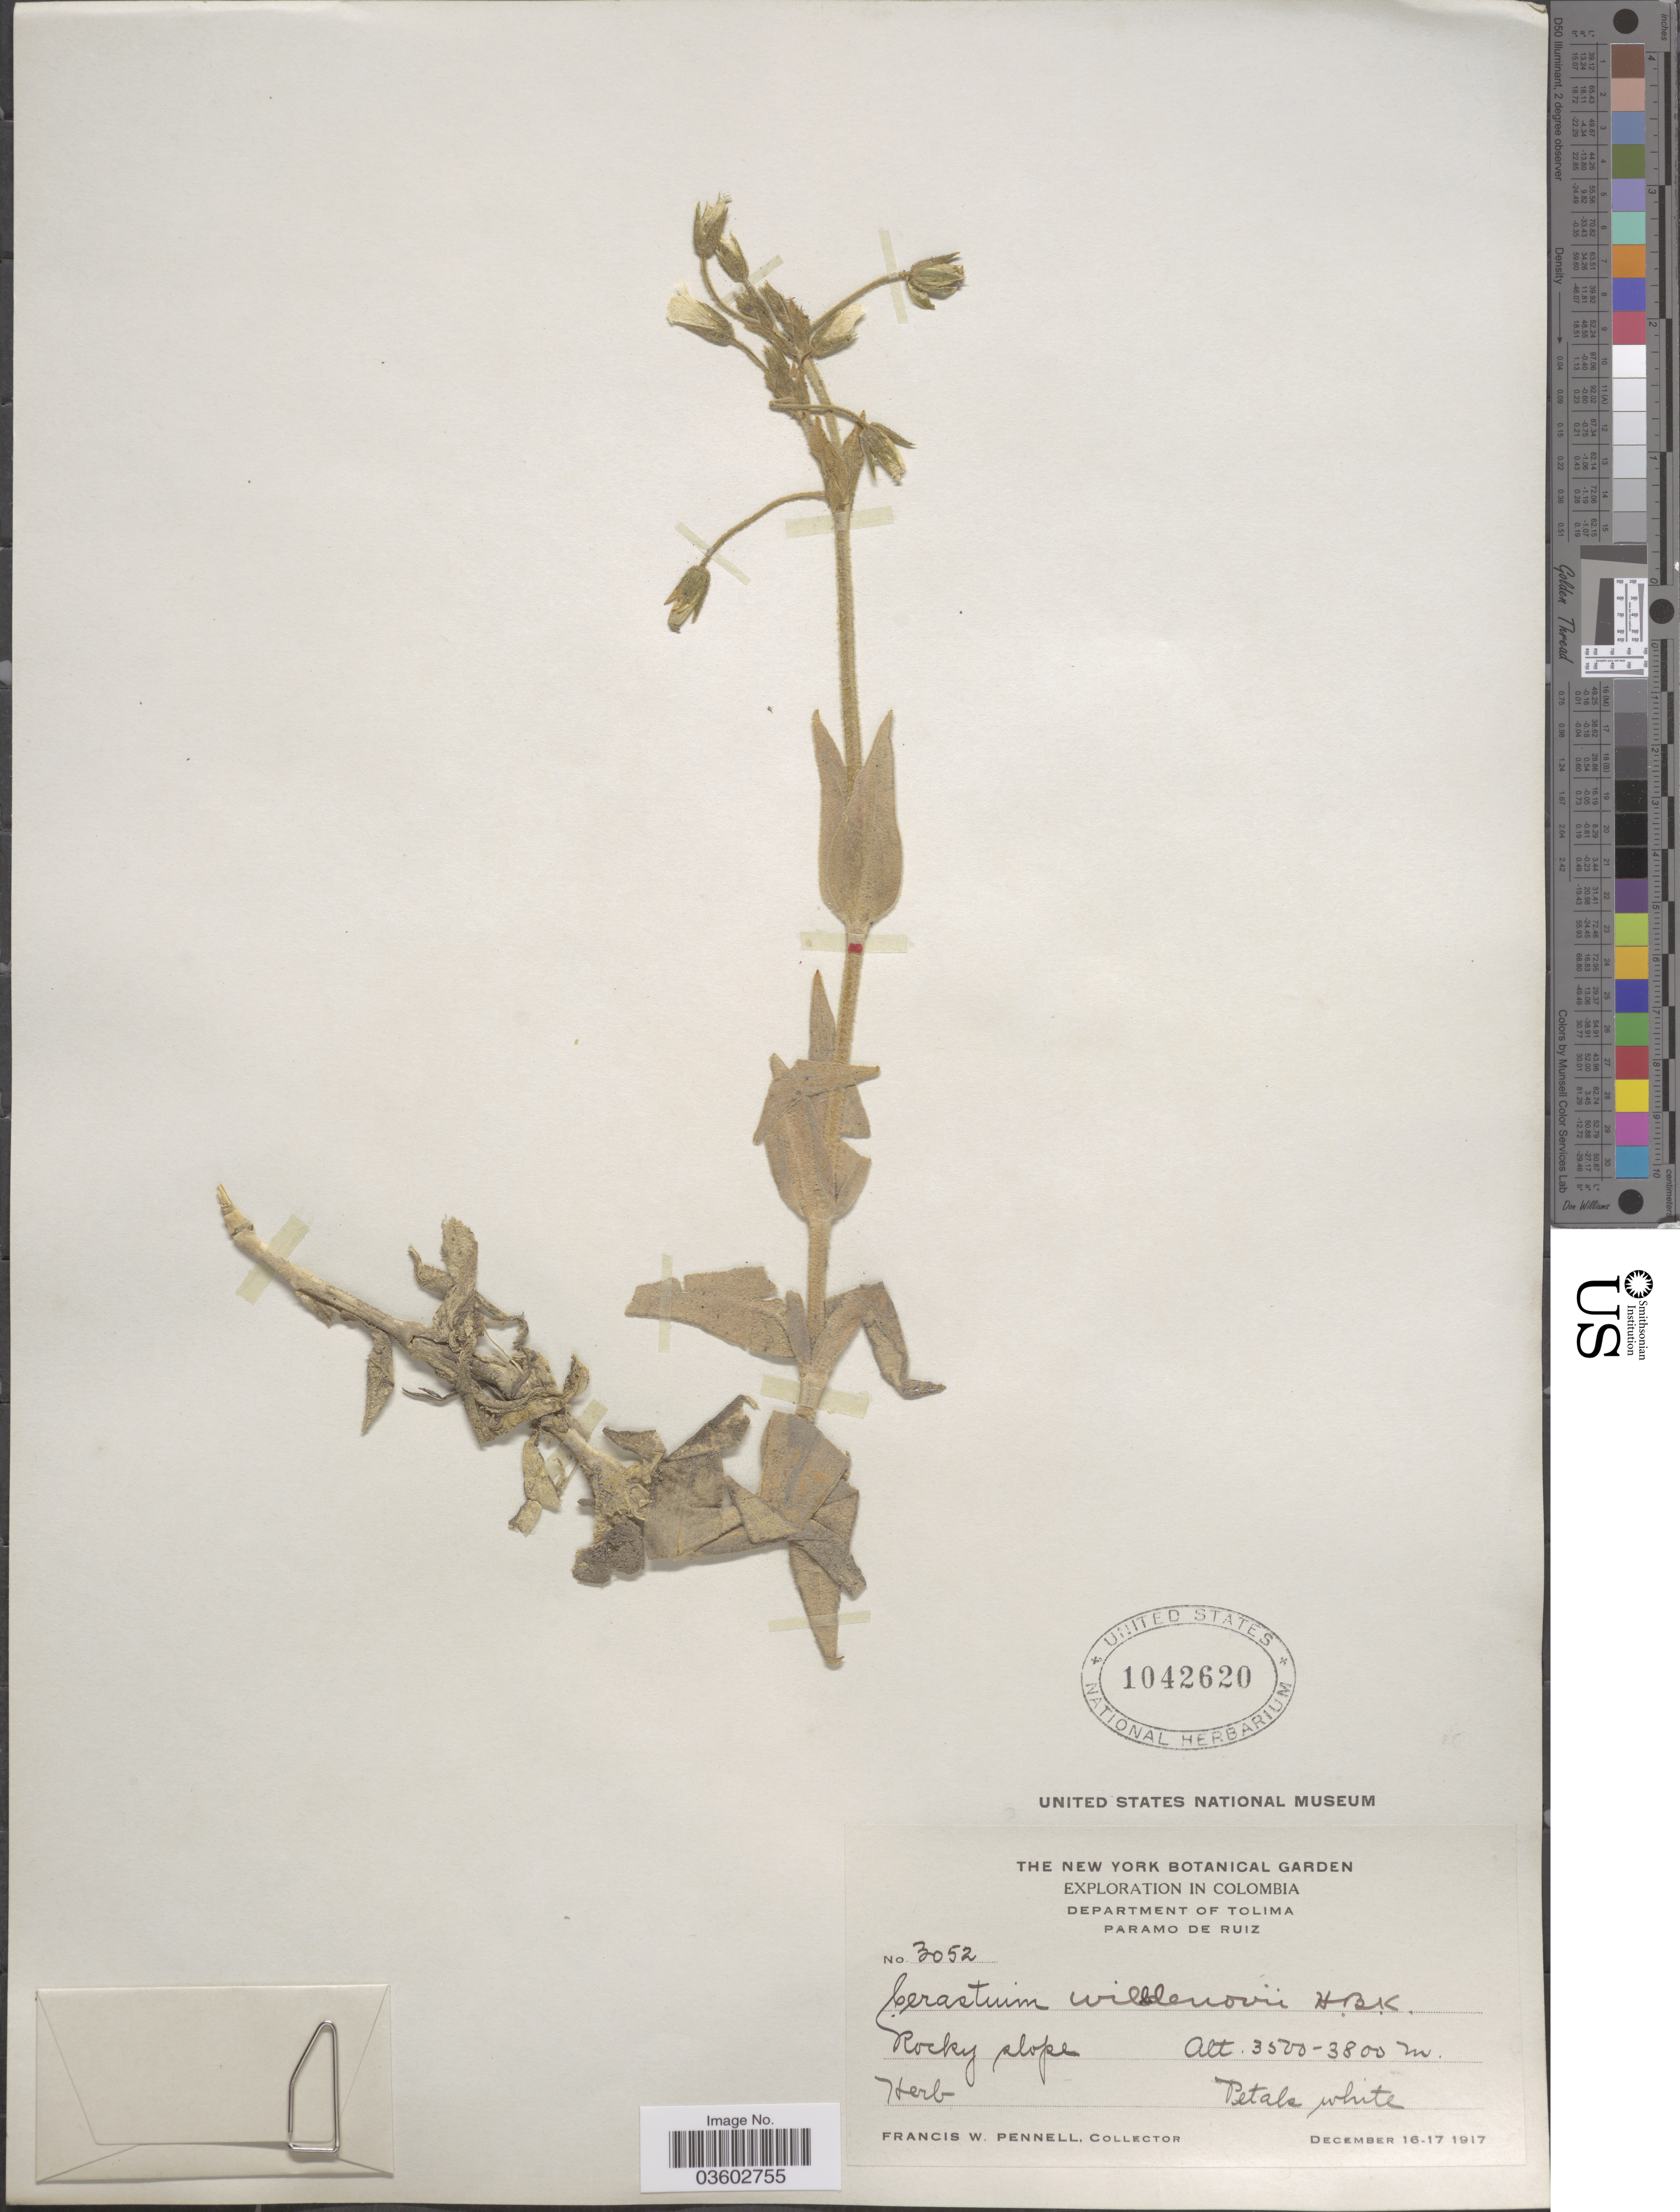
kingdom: Plantae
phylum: Tracheophyta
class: Magnoliopsida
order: Caryophyllales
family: Caryophyllaceae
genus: Cerastium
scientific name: Cerastium willdenowii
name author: Kunth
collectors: F. W. Pennell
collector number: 3052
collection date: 1917-12-16/1917-12-17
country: Colombia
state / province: Tolima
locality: Department of Tolima. Paramo de Ruiz.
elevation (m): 3500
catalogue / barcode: US 1042620